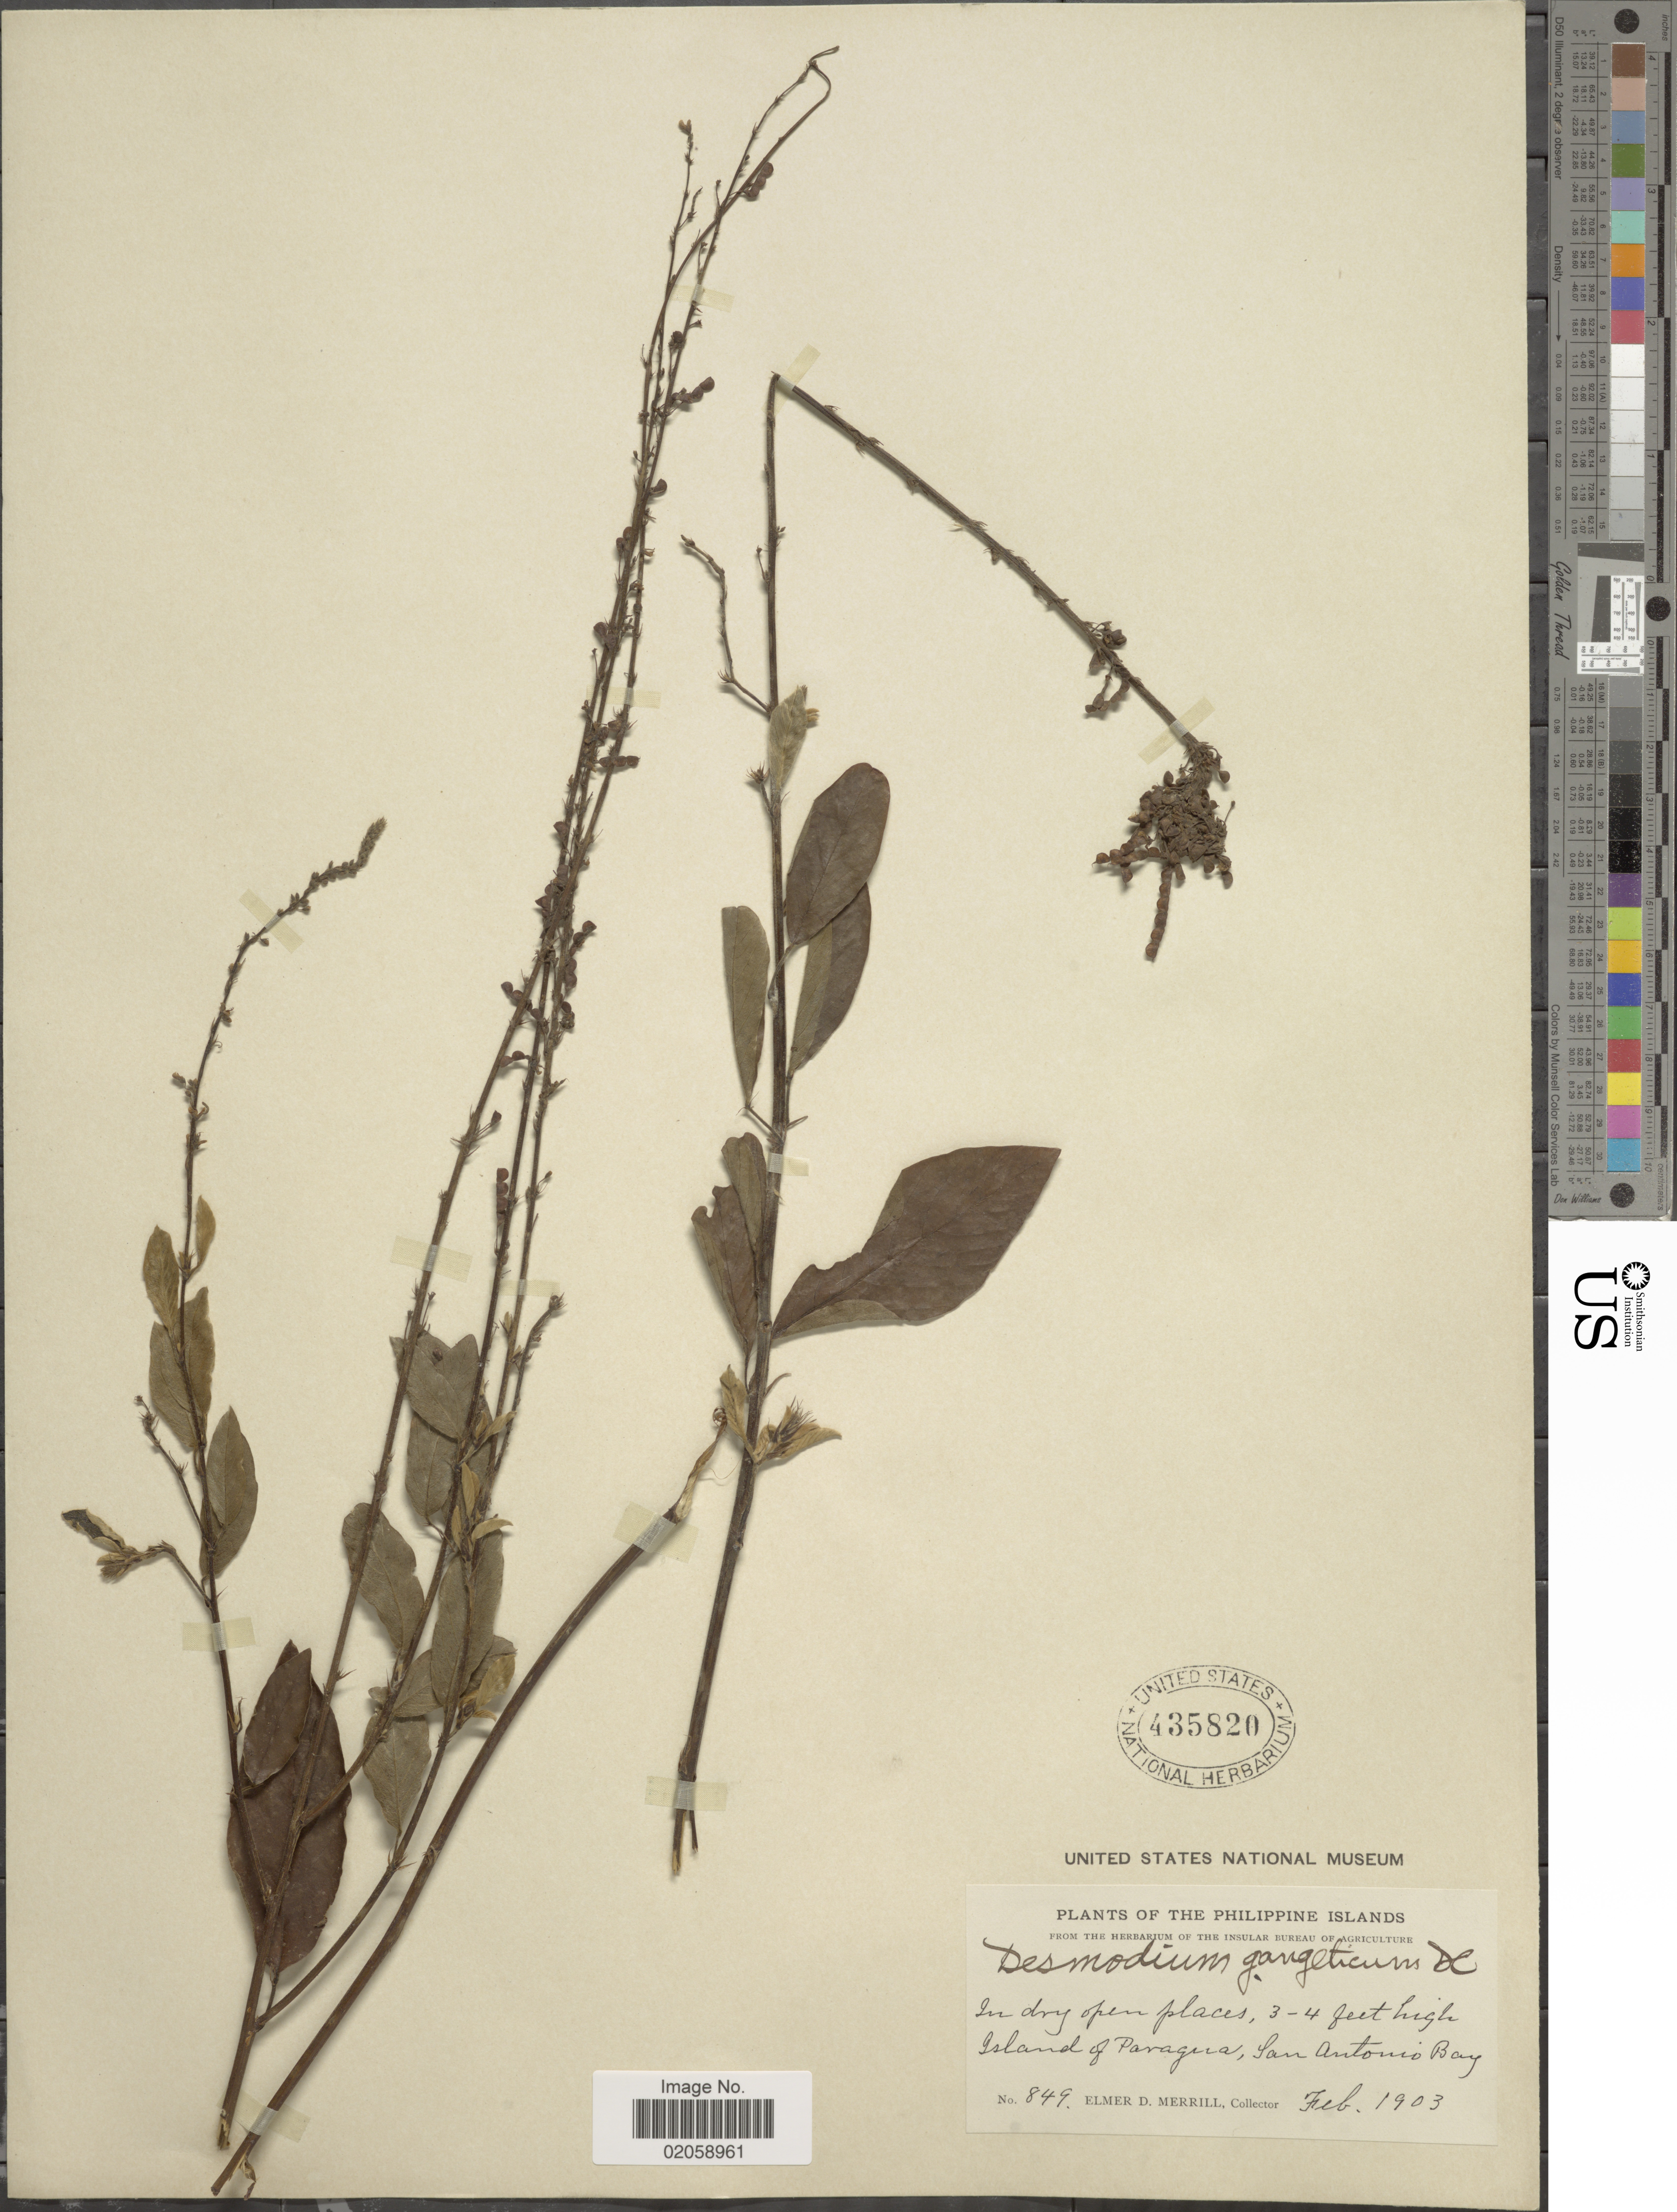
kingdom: Plantae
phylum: Tracheophyta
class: Magnoliopsida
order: Fabales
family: Fabaceae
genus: Pleurolobus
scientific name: Pleurolobus gangeticus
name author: (L.) J. St.-Hil. ex H. Ohashi & K. Ohashi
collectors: E. D. Merrill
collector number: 849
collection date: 1903-02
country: Philippines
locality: Philippine Islands. Island of Paragua, San Antonio Bay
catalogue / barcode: US 435820